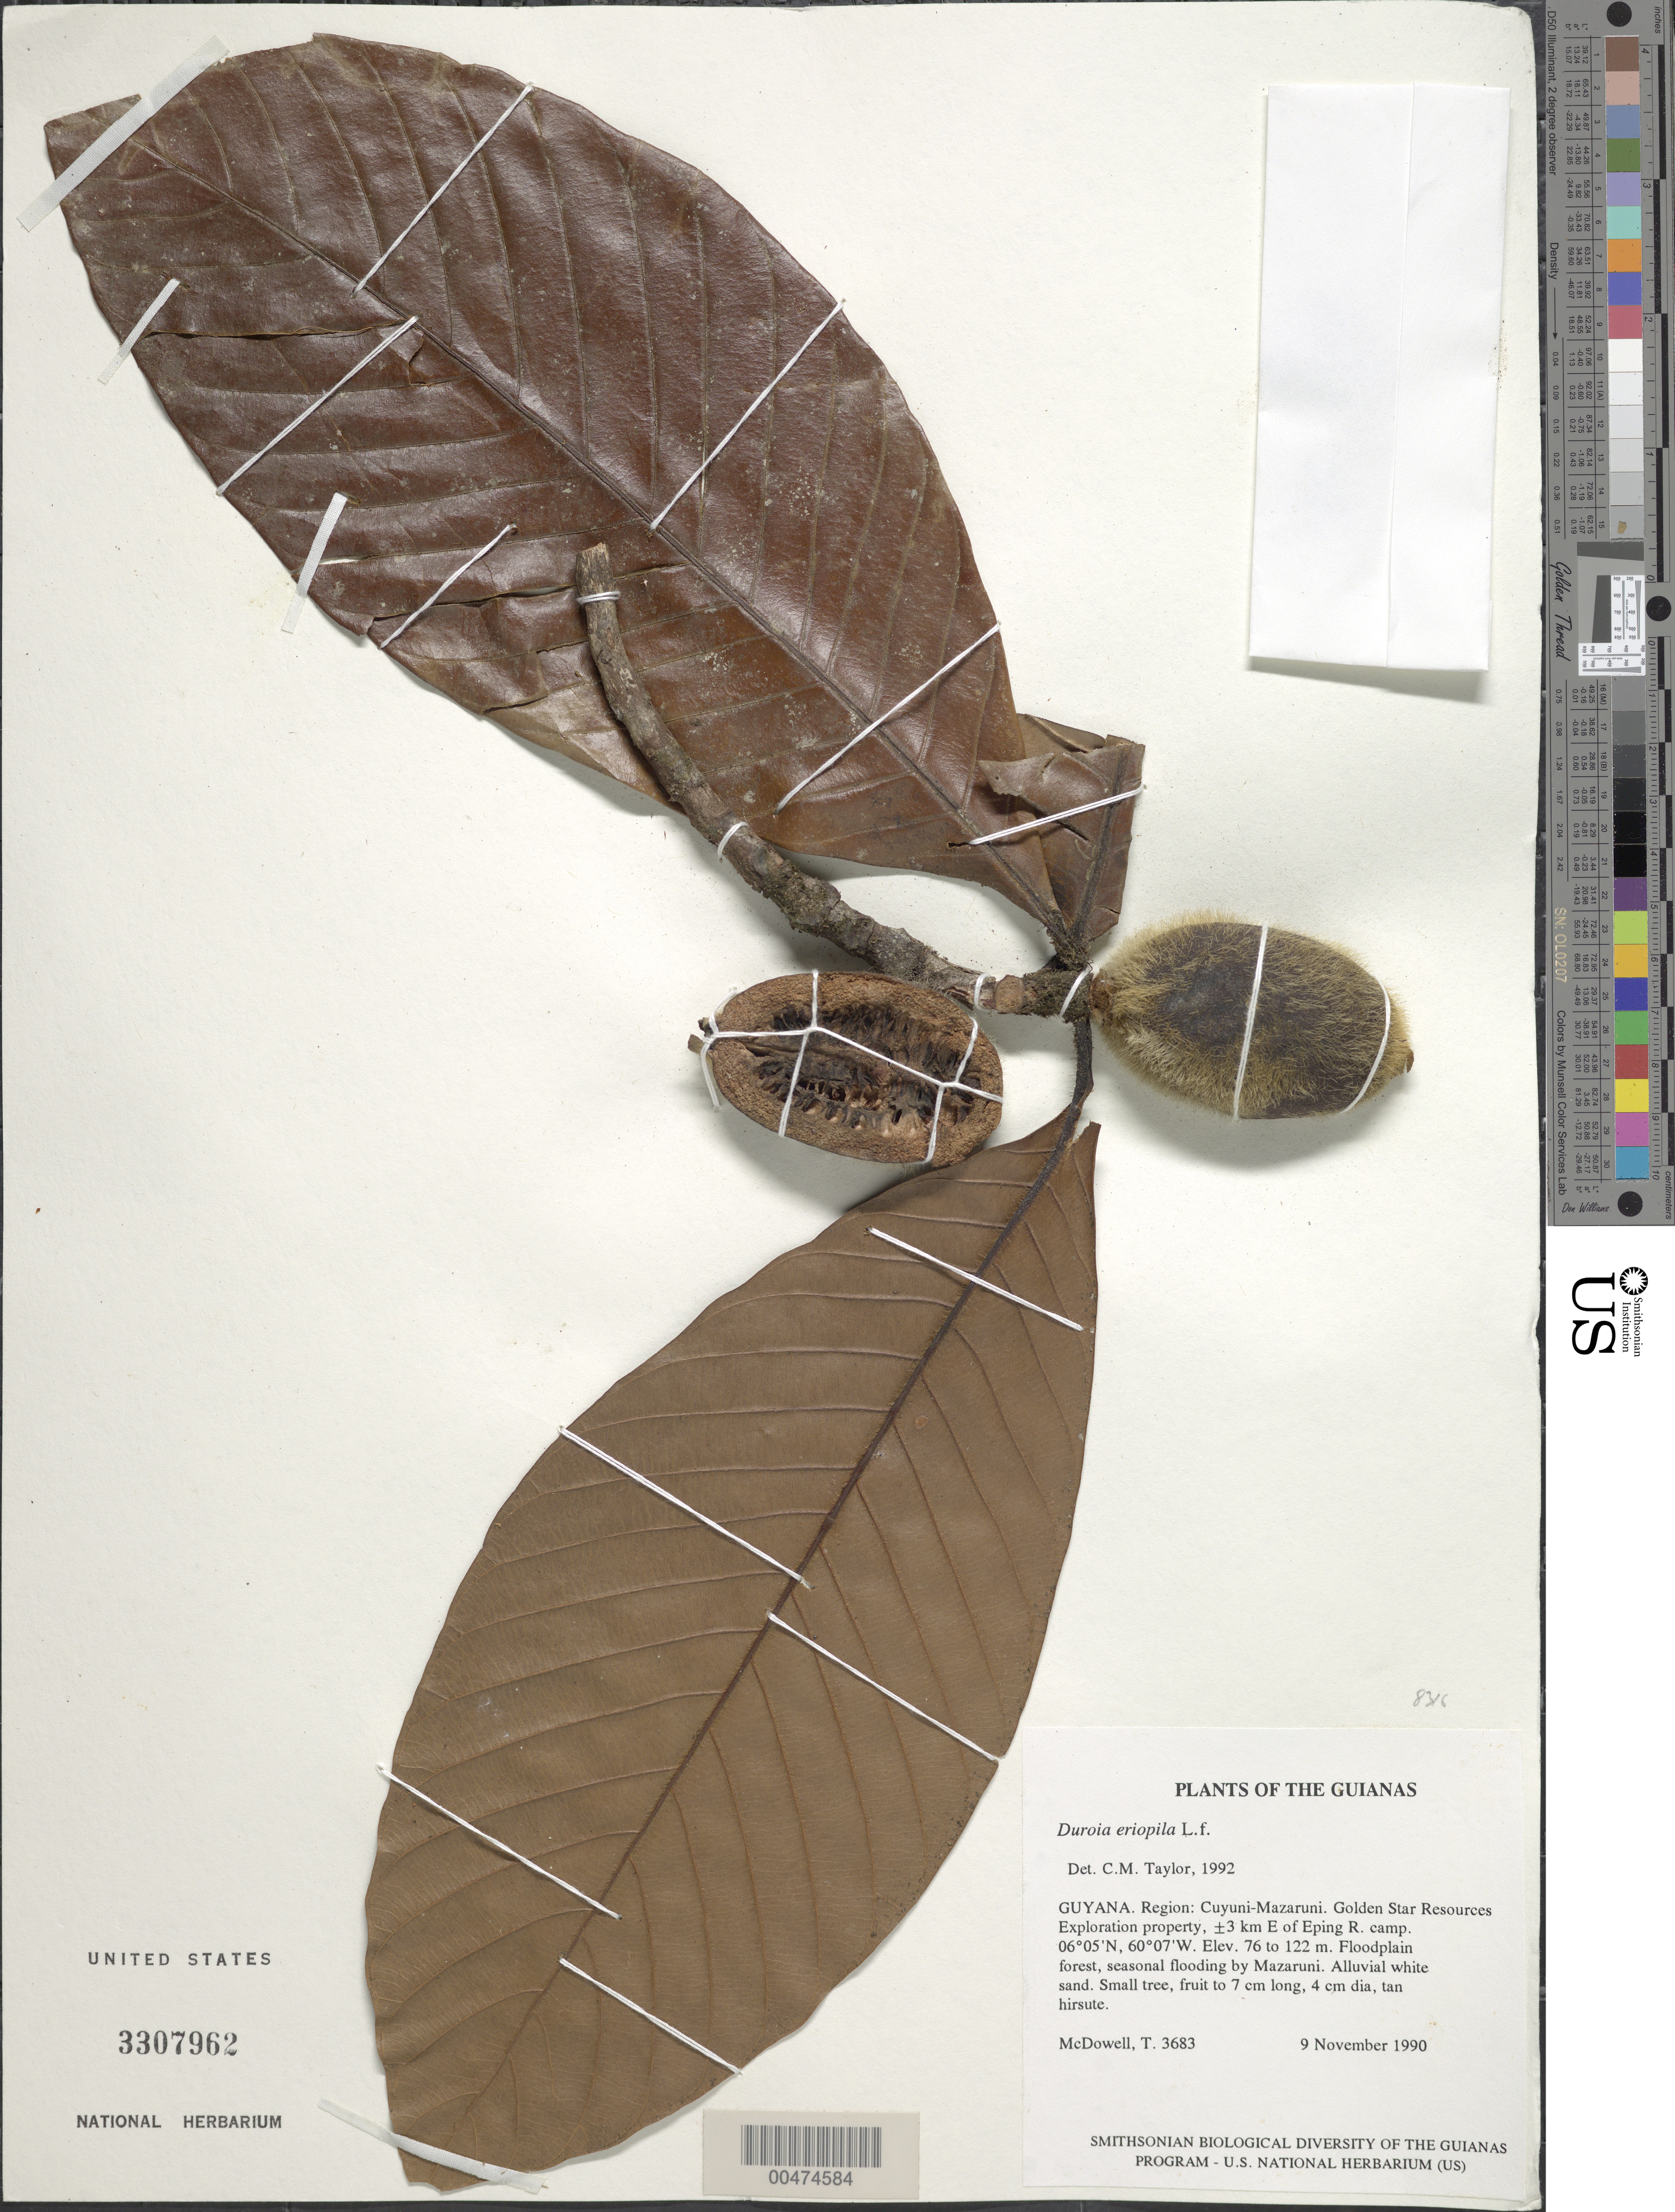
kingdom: Plantae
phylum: Tracheophyta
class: Magnoliopsida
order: Gentianales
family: Rubiaceae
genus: Duroia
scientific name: Duroia eriopila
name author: L. f.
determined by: Taylor, Charlotte M.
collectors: T. McDowell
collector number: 3683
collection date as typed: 9 November 1990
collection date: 1990-11-09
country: Guyana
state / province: Cuyuni-Mazaruni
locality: Golden Star Resources Exploration property, ±3 km E of Eping R. camp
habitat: Floodplain forest, seasonal flooding by Mazaruni River. Alluvial white sand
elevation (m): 76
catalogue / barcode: US 3307962